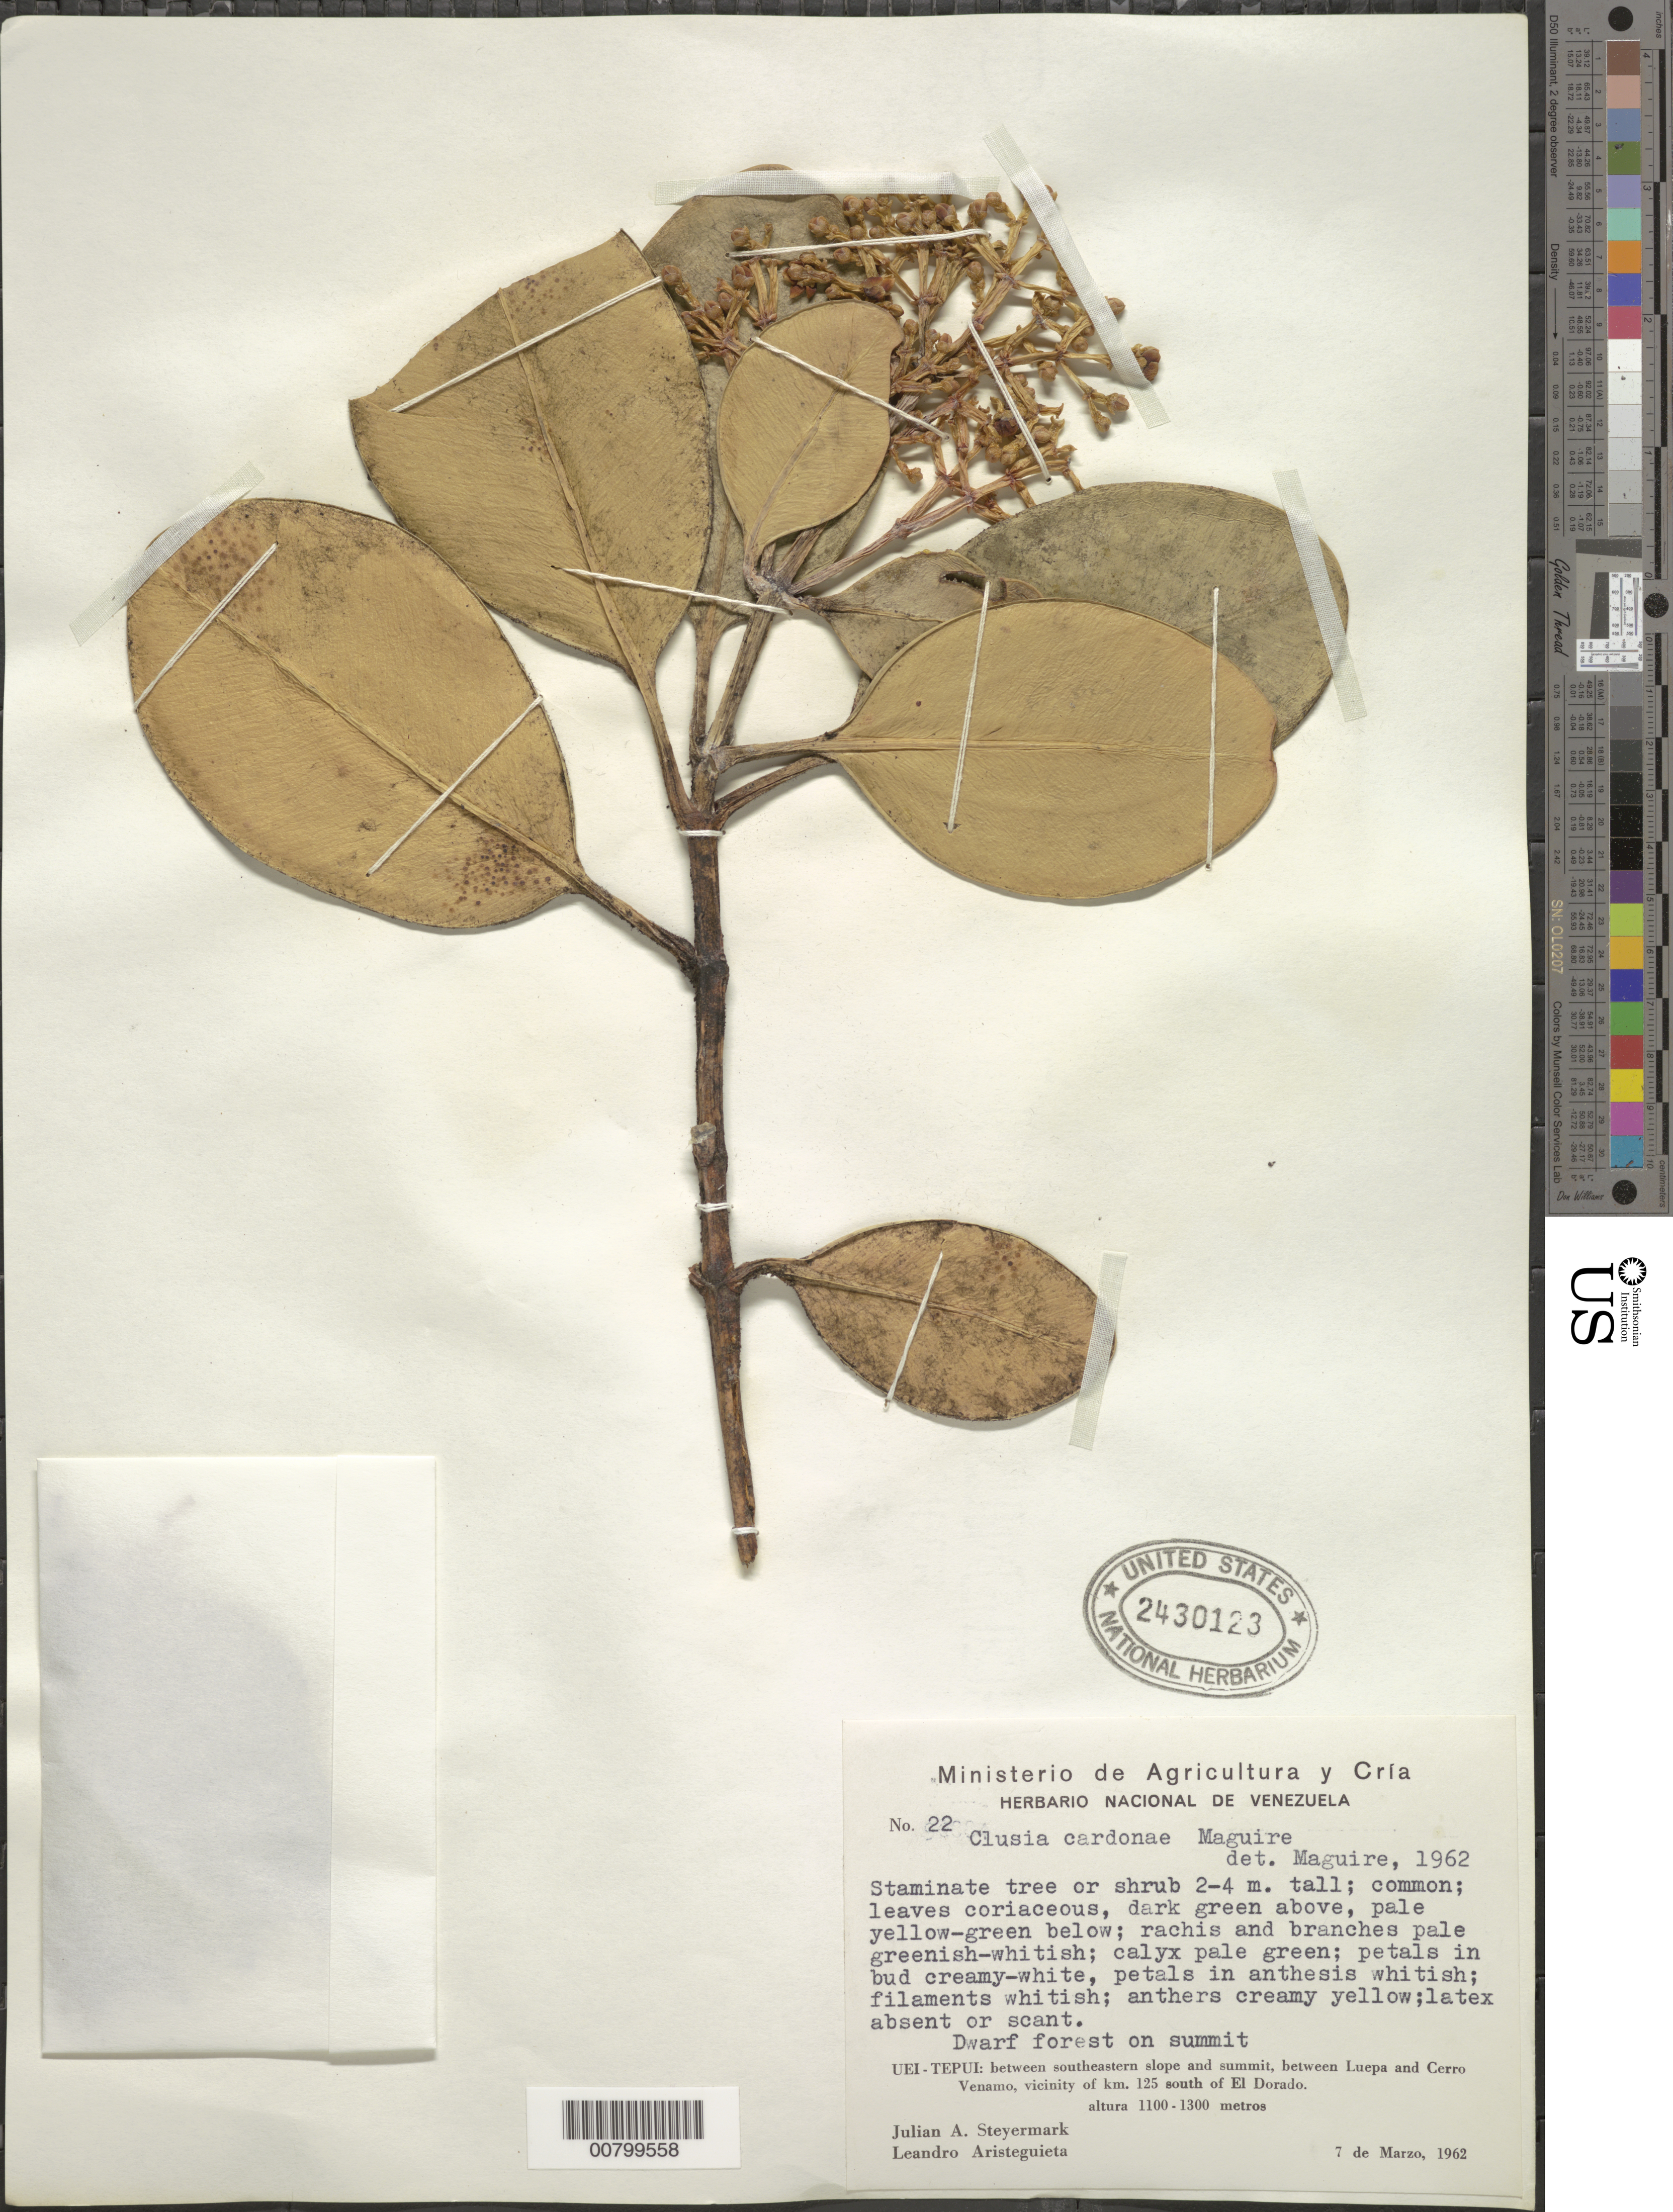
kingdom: Plantae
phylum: Tracheophyta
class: Magnoliopsida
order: Malpighiales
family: Clusiaceae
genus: Clusia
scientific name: Clusia cardonae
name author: Maguire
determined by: Maguire, Bassett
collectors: J. Steyermark & L. Aristeguieta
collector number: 62 22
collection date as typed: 7-Mar-62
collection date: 1962-03-07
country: Venezuela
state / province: Bolívar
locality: Uei-tepuí, between Luepa and Cerro Venamo, vicinity of km 125 S of El Dorado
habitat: Dwarf forest on summit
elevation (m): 1100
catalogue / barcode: US 2430123